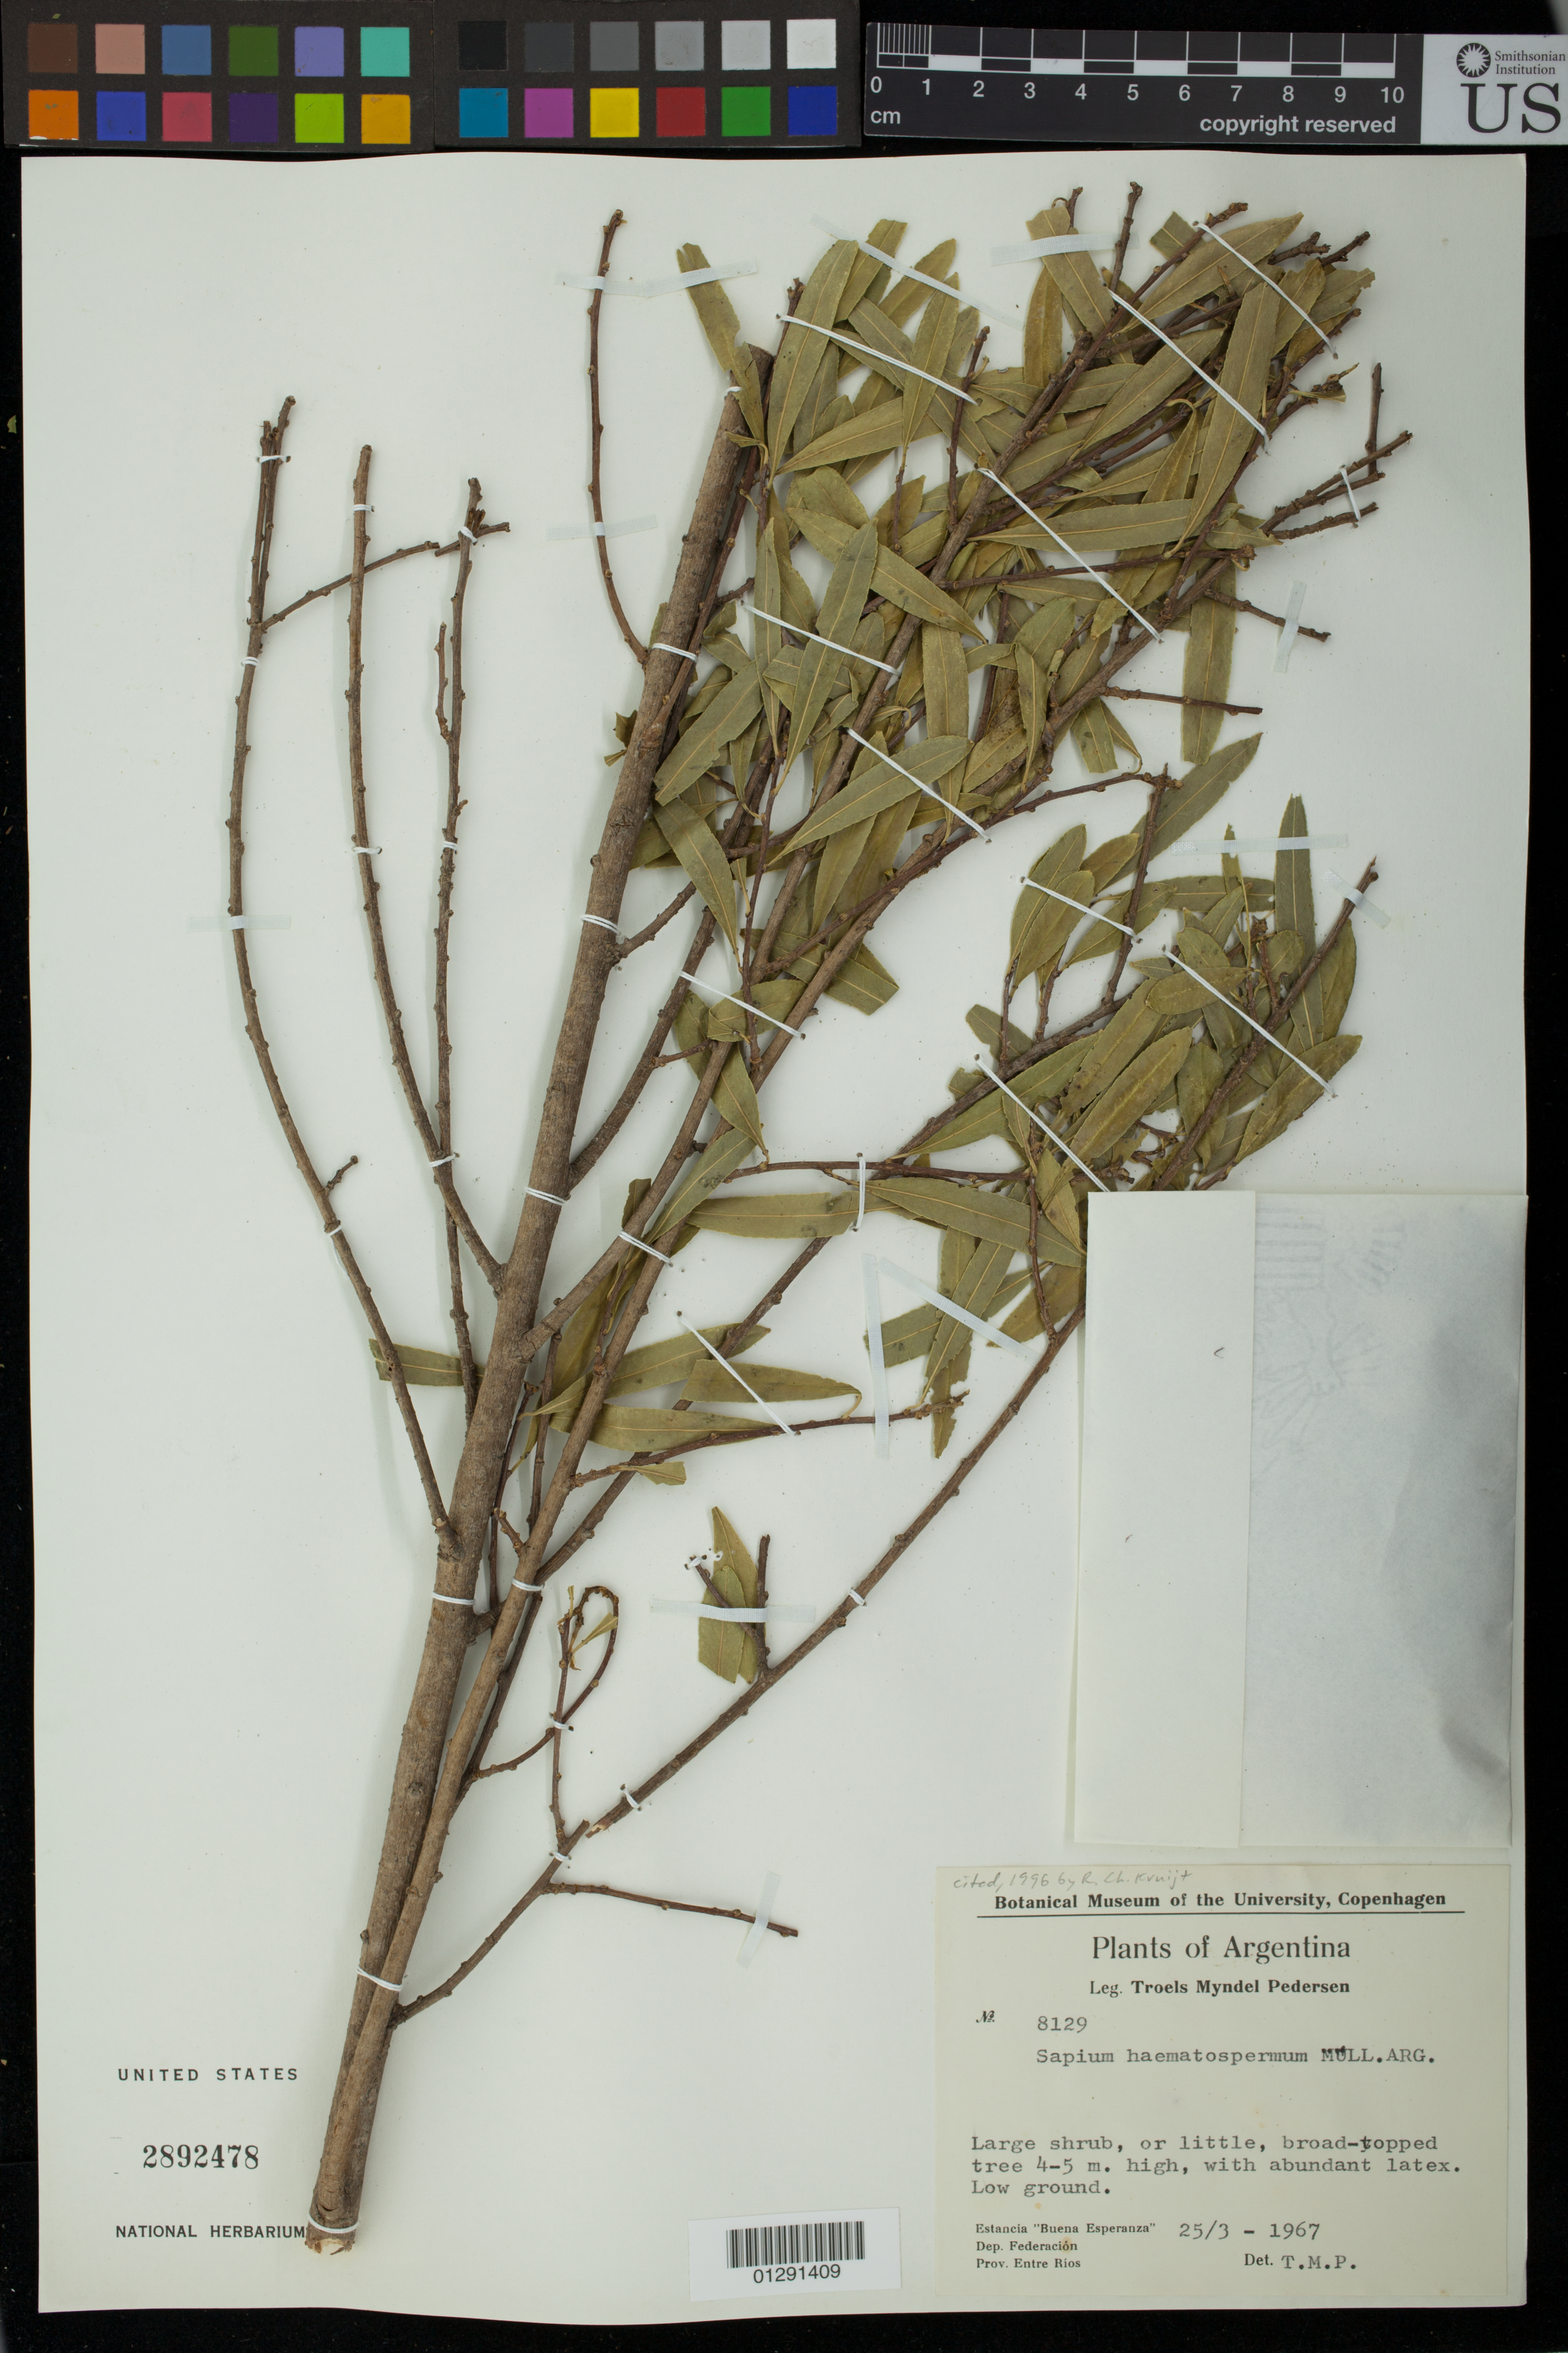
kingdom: Plantae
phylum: Tracheophyta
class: Magnoliopsida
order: Malpighiales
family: Euphorbiaceae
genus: Sapium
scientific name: Sapium haematospermum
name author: Müll. Arg.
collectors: T. M. Pedersen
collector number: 8129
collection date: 1967-03-25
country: Argentina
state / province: Entre Rios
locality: Estancia "Buena Esperanza", Federacion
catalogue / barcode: US 2892478